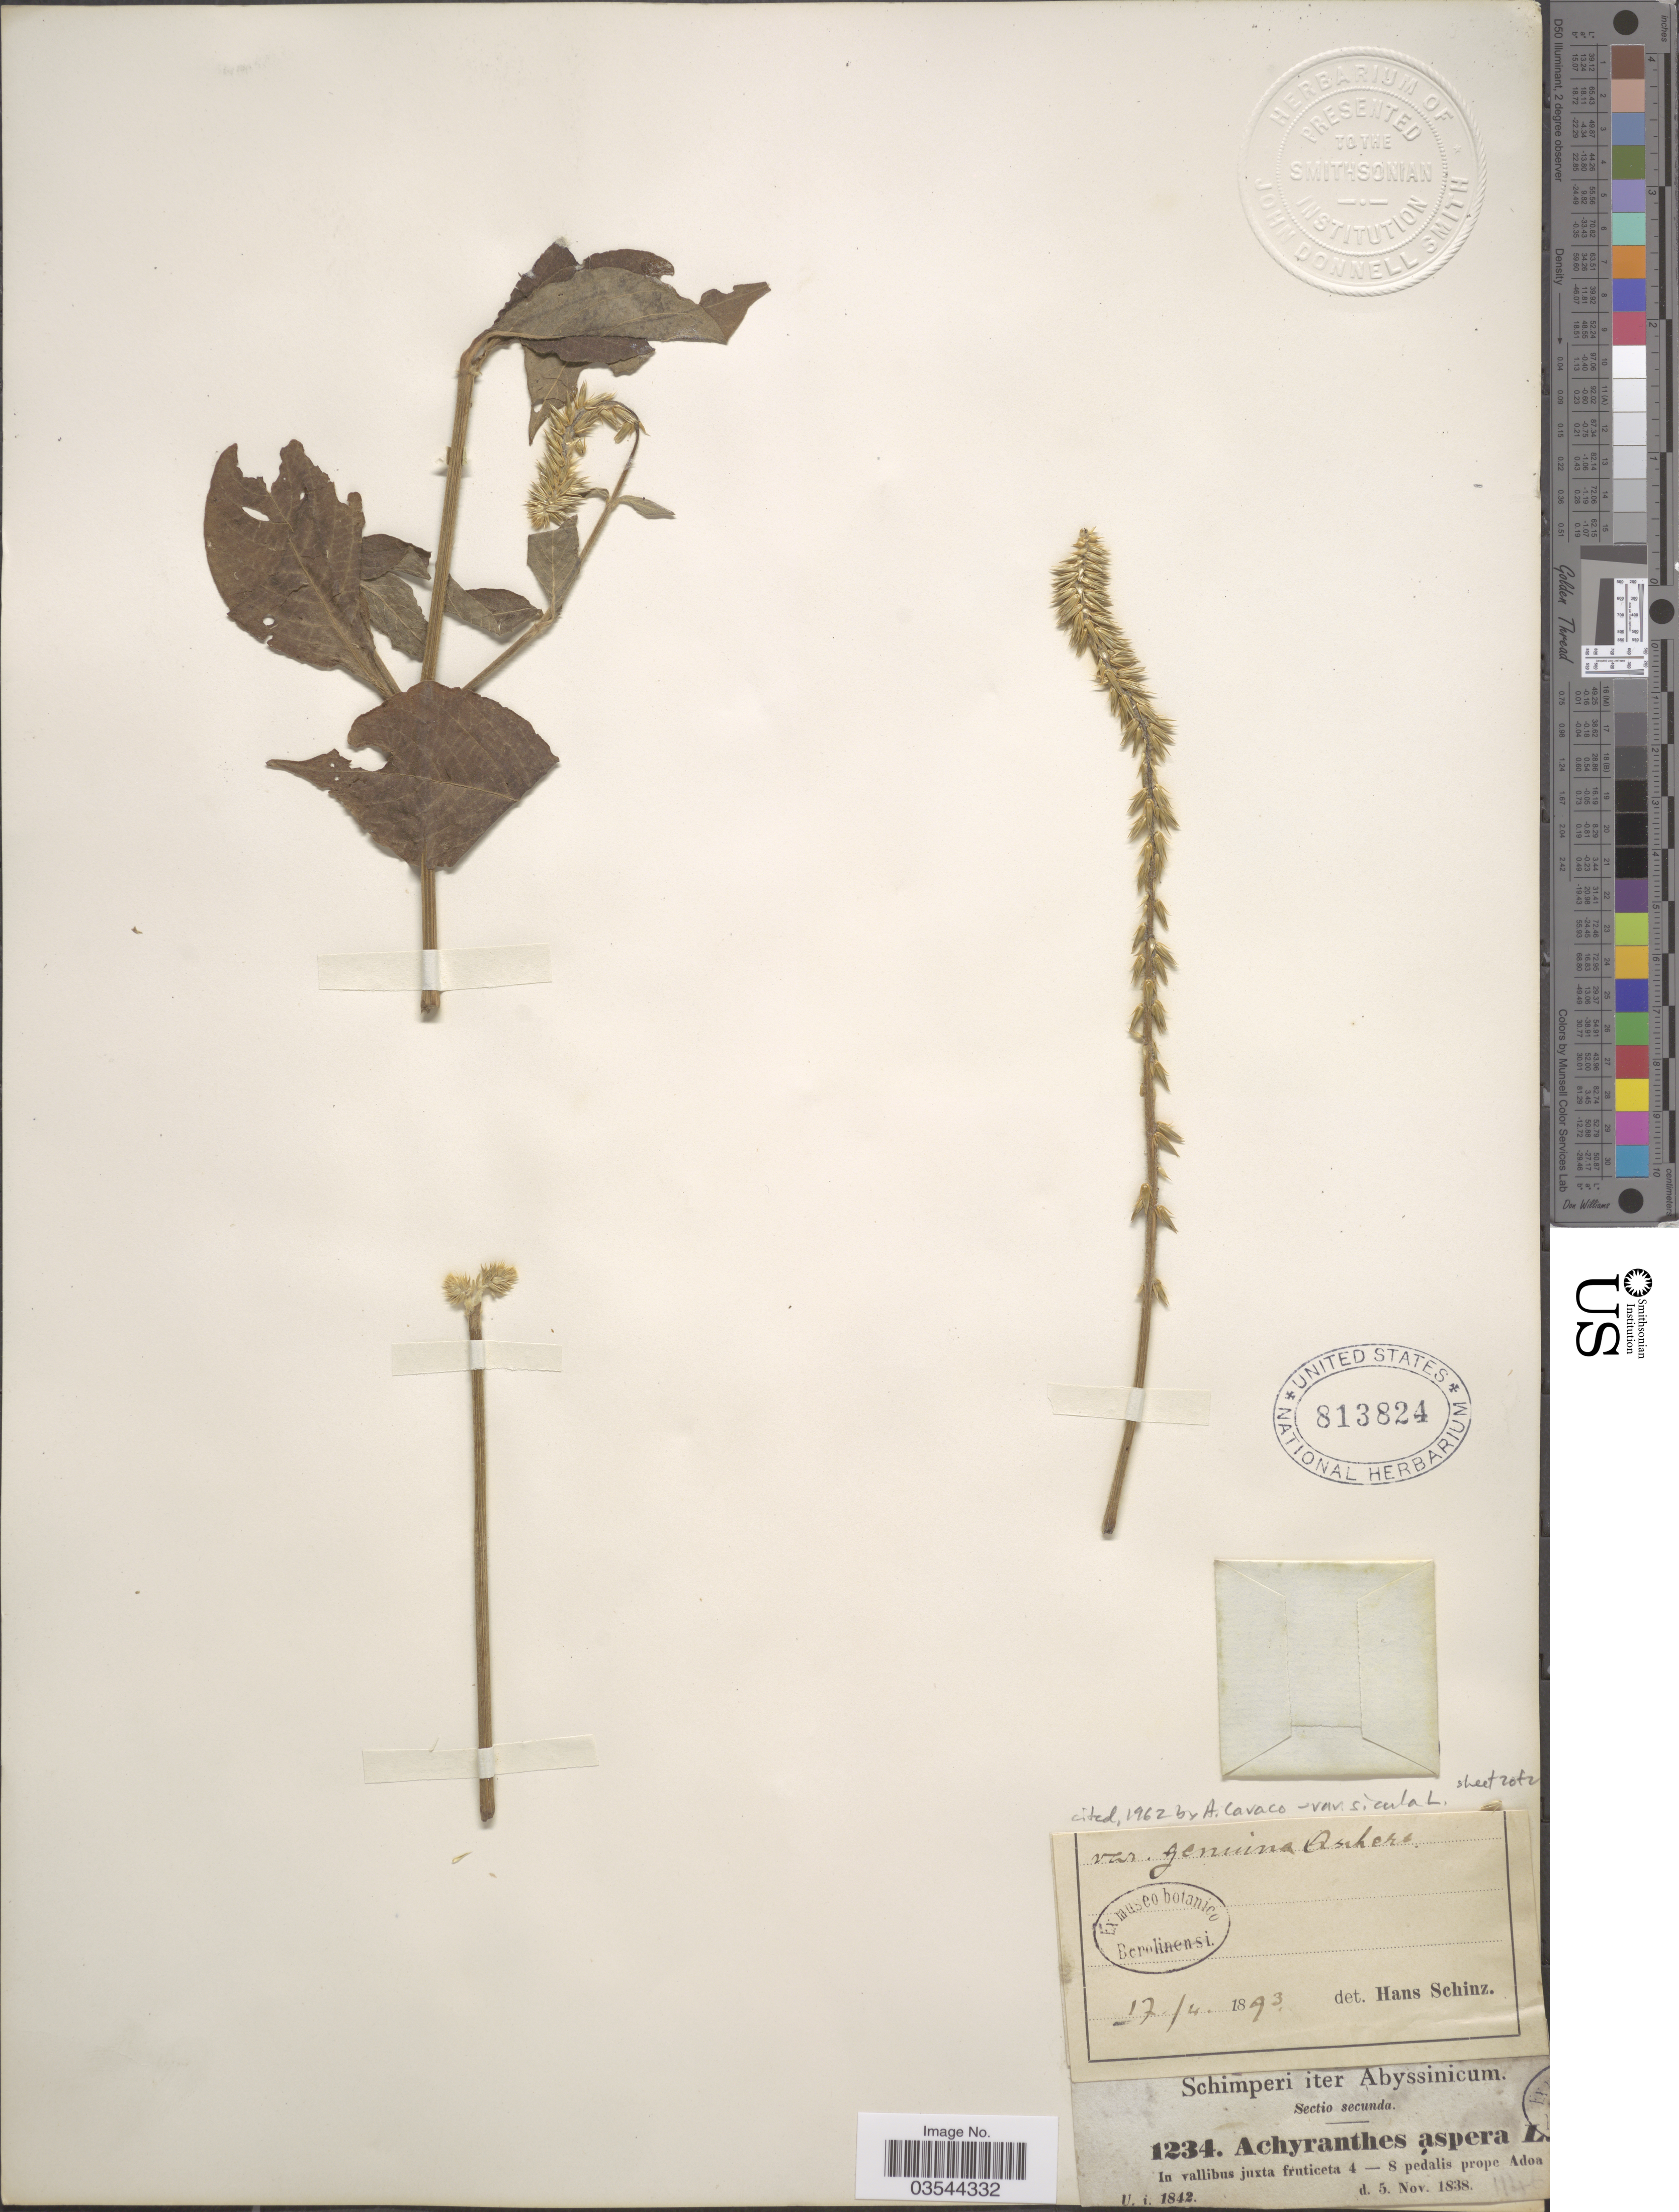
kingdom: Plantae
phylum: Tracheophyta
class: Magnoliopsida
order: Caryophyllales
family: Amaranthaceae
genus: Achyranthes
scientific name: Achyranthes aspera var. sicula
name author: L.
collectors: -. Schimper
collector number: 1234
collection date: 1838-11-05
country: Ethiopia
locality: Abyssinicum. In vallibus juxta fruticeta 4-8 pedalis prope Adoa.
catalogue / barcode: US 813824